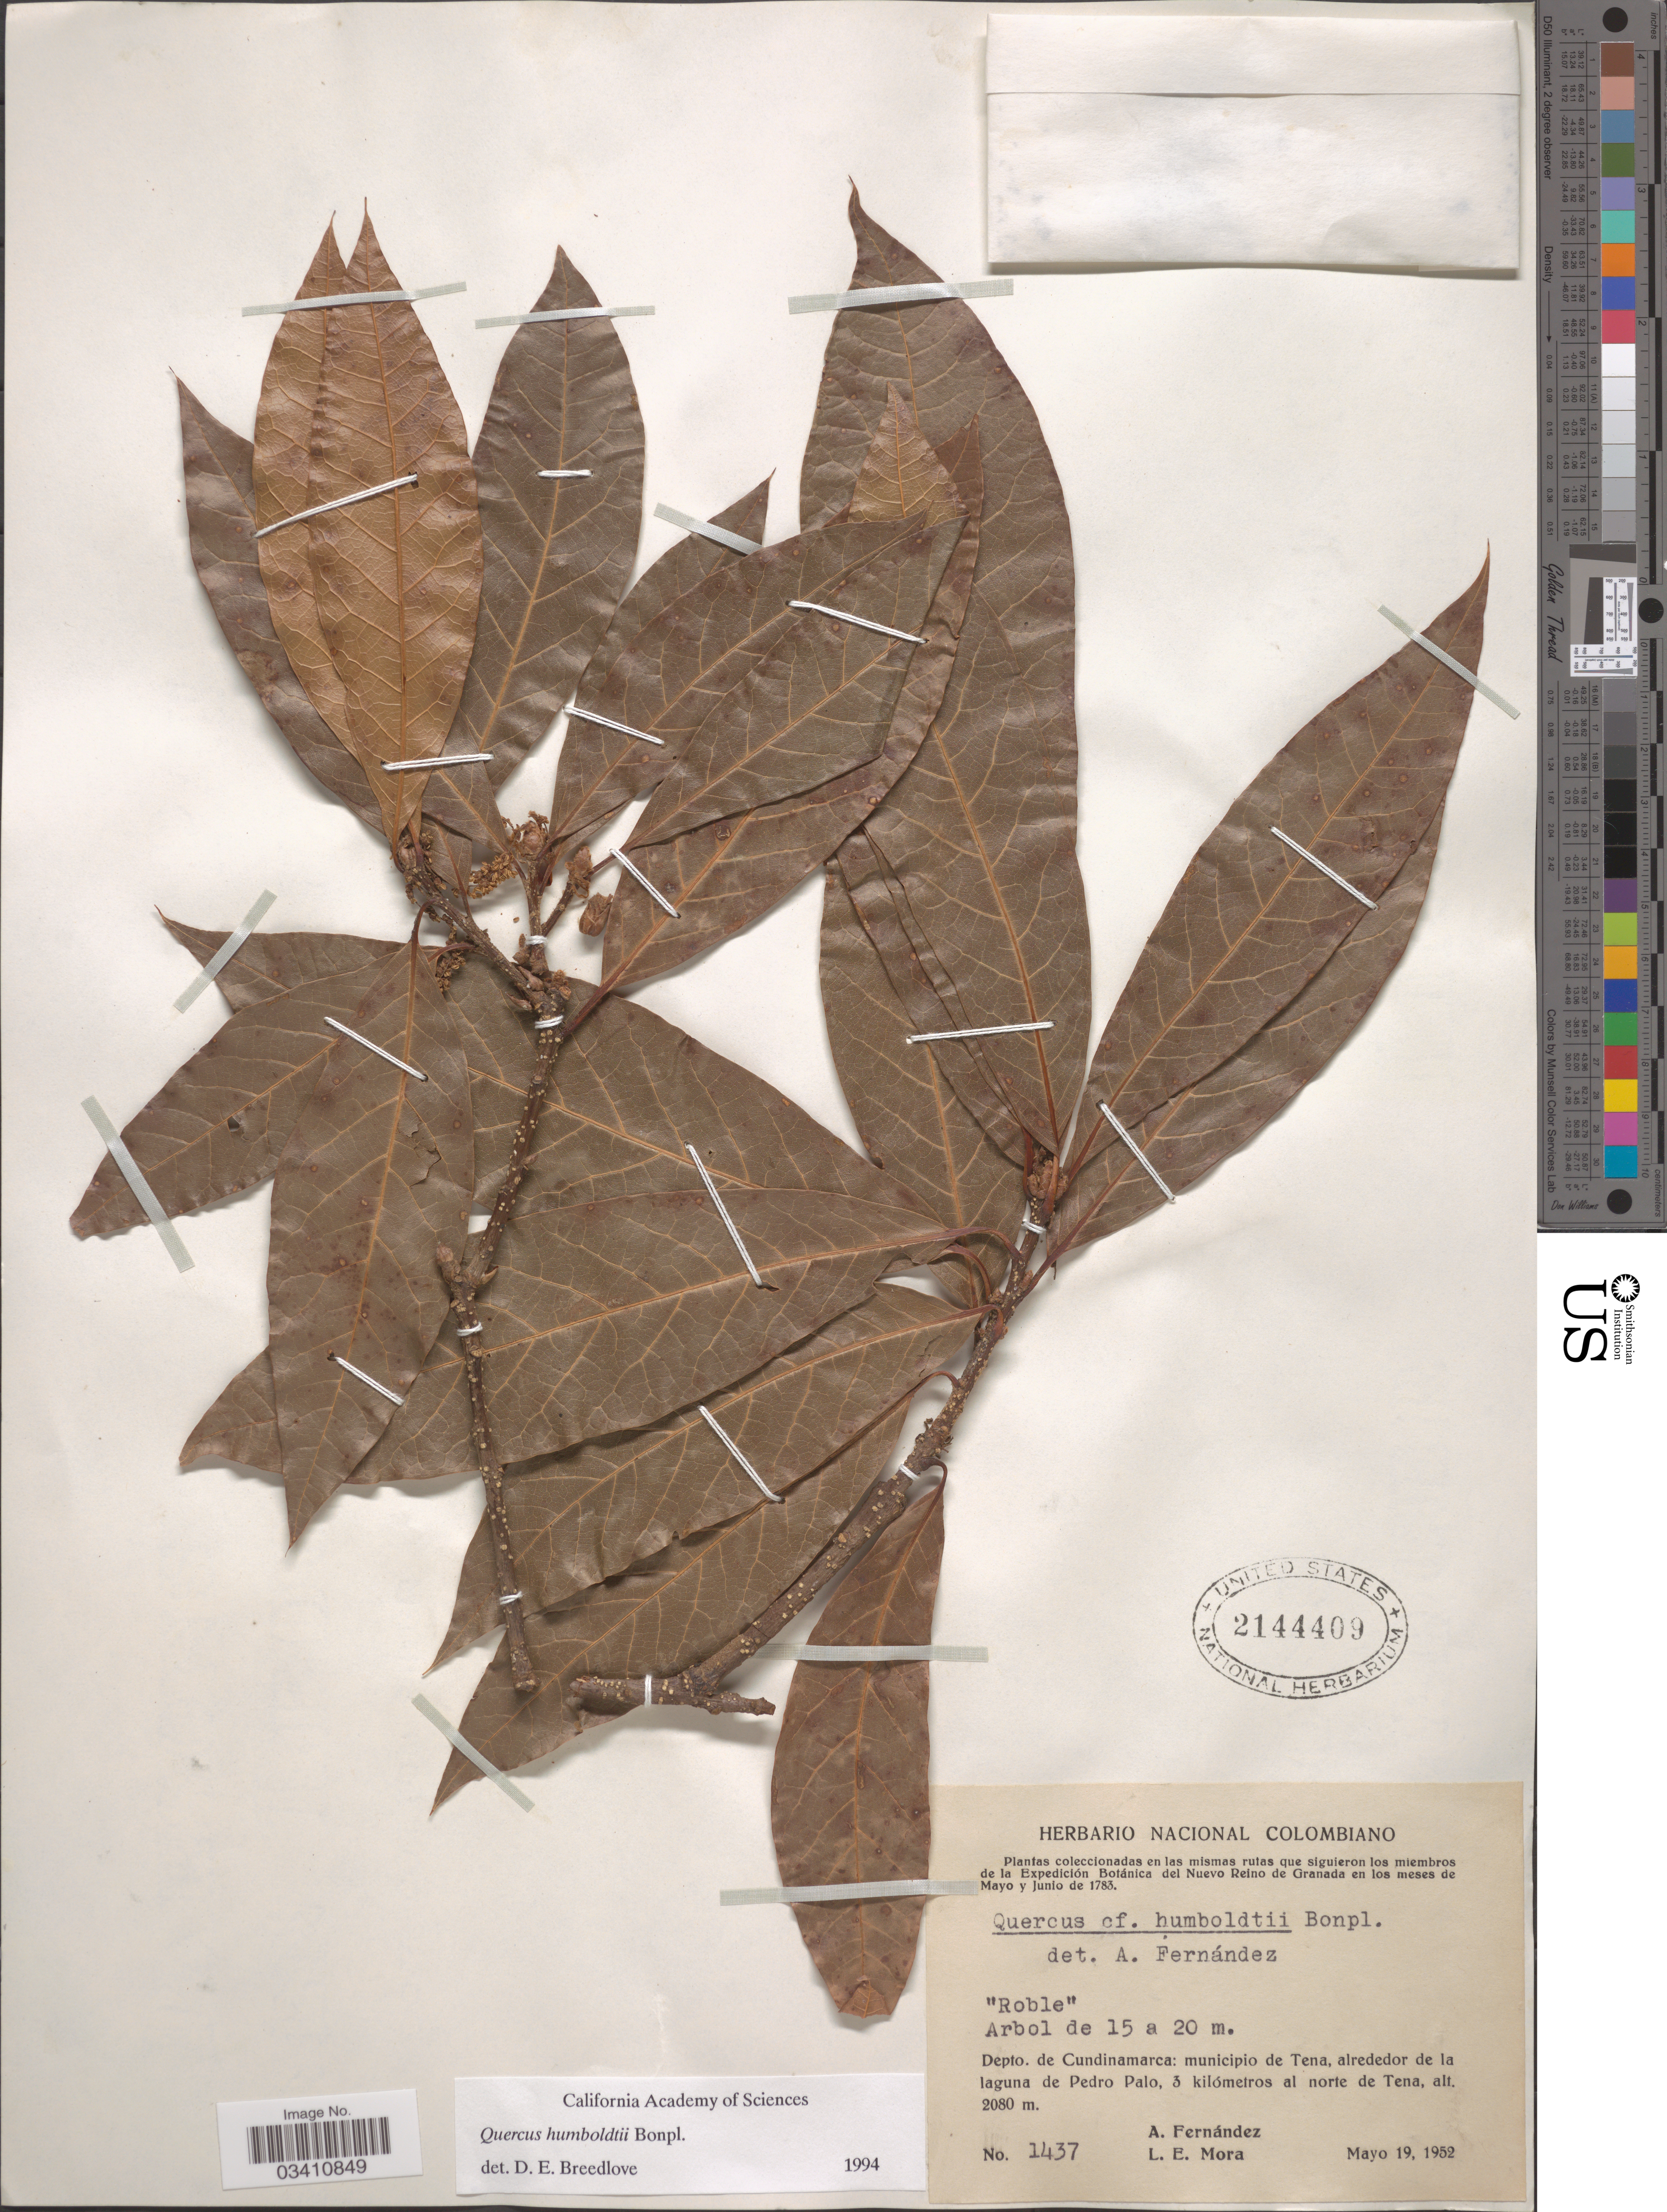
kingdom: Plantae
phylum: Tracheophyta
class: Magnoliopsida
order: Fagales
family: Fagaceae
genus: Quercus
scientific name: Quercus humboldtii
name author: Bonpl.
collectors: A. Fernández & L. Mora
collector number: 1437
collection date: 1952-05-19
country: Colombia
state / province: Cundinamarca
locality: Depto. de Cundinamarca: municipio de Tena, alrededor de la laguna de Pedro Palo, 3 kilómetros al norte de Tena.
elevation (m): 2080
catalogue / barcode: US 2144409